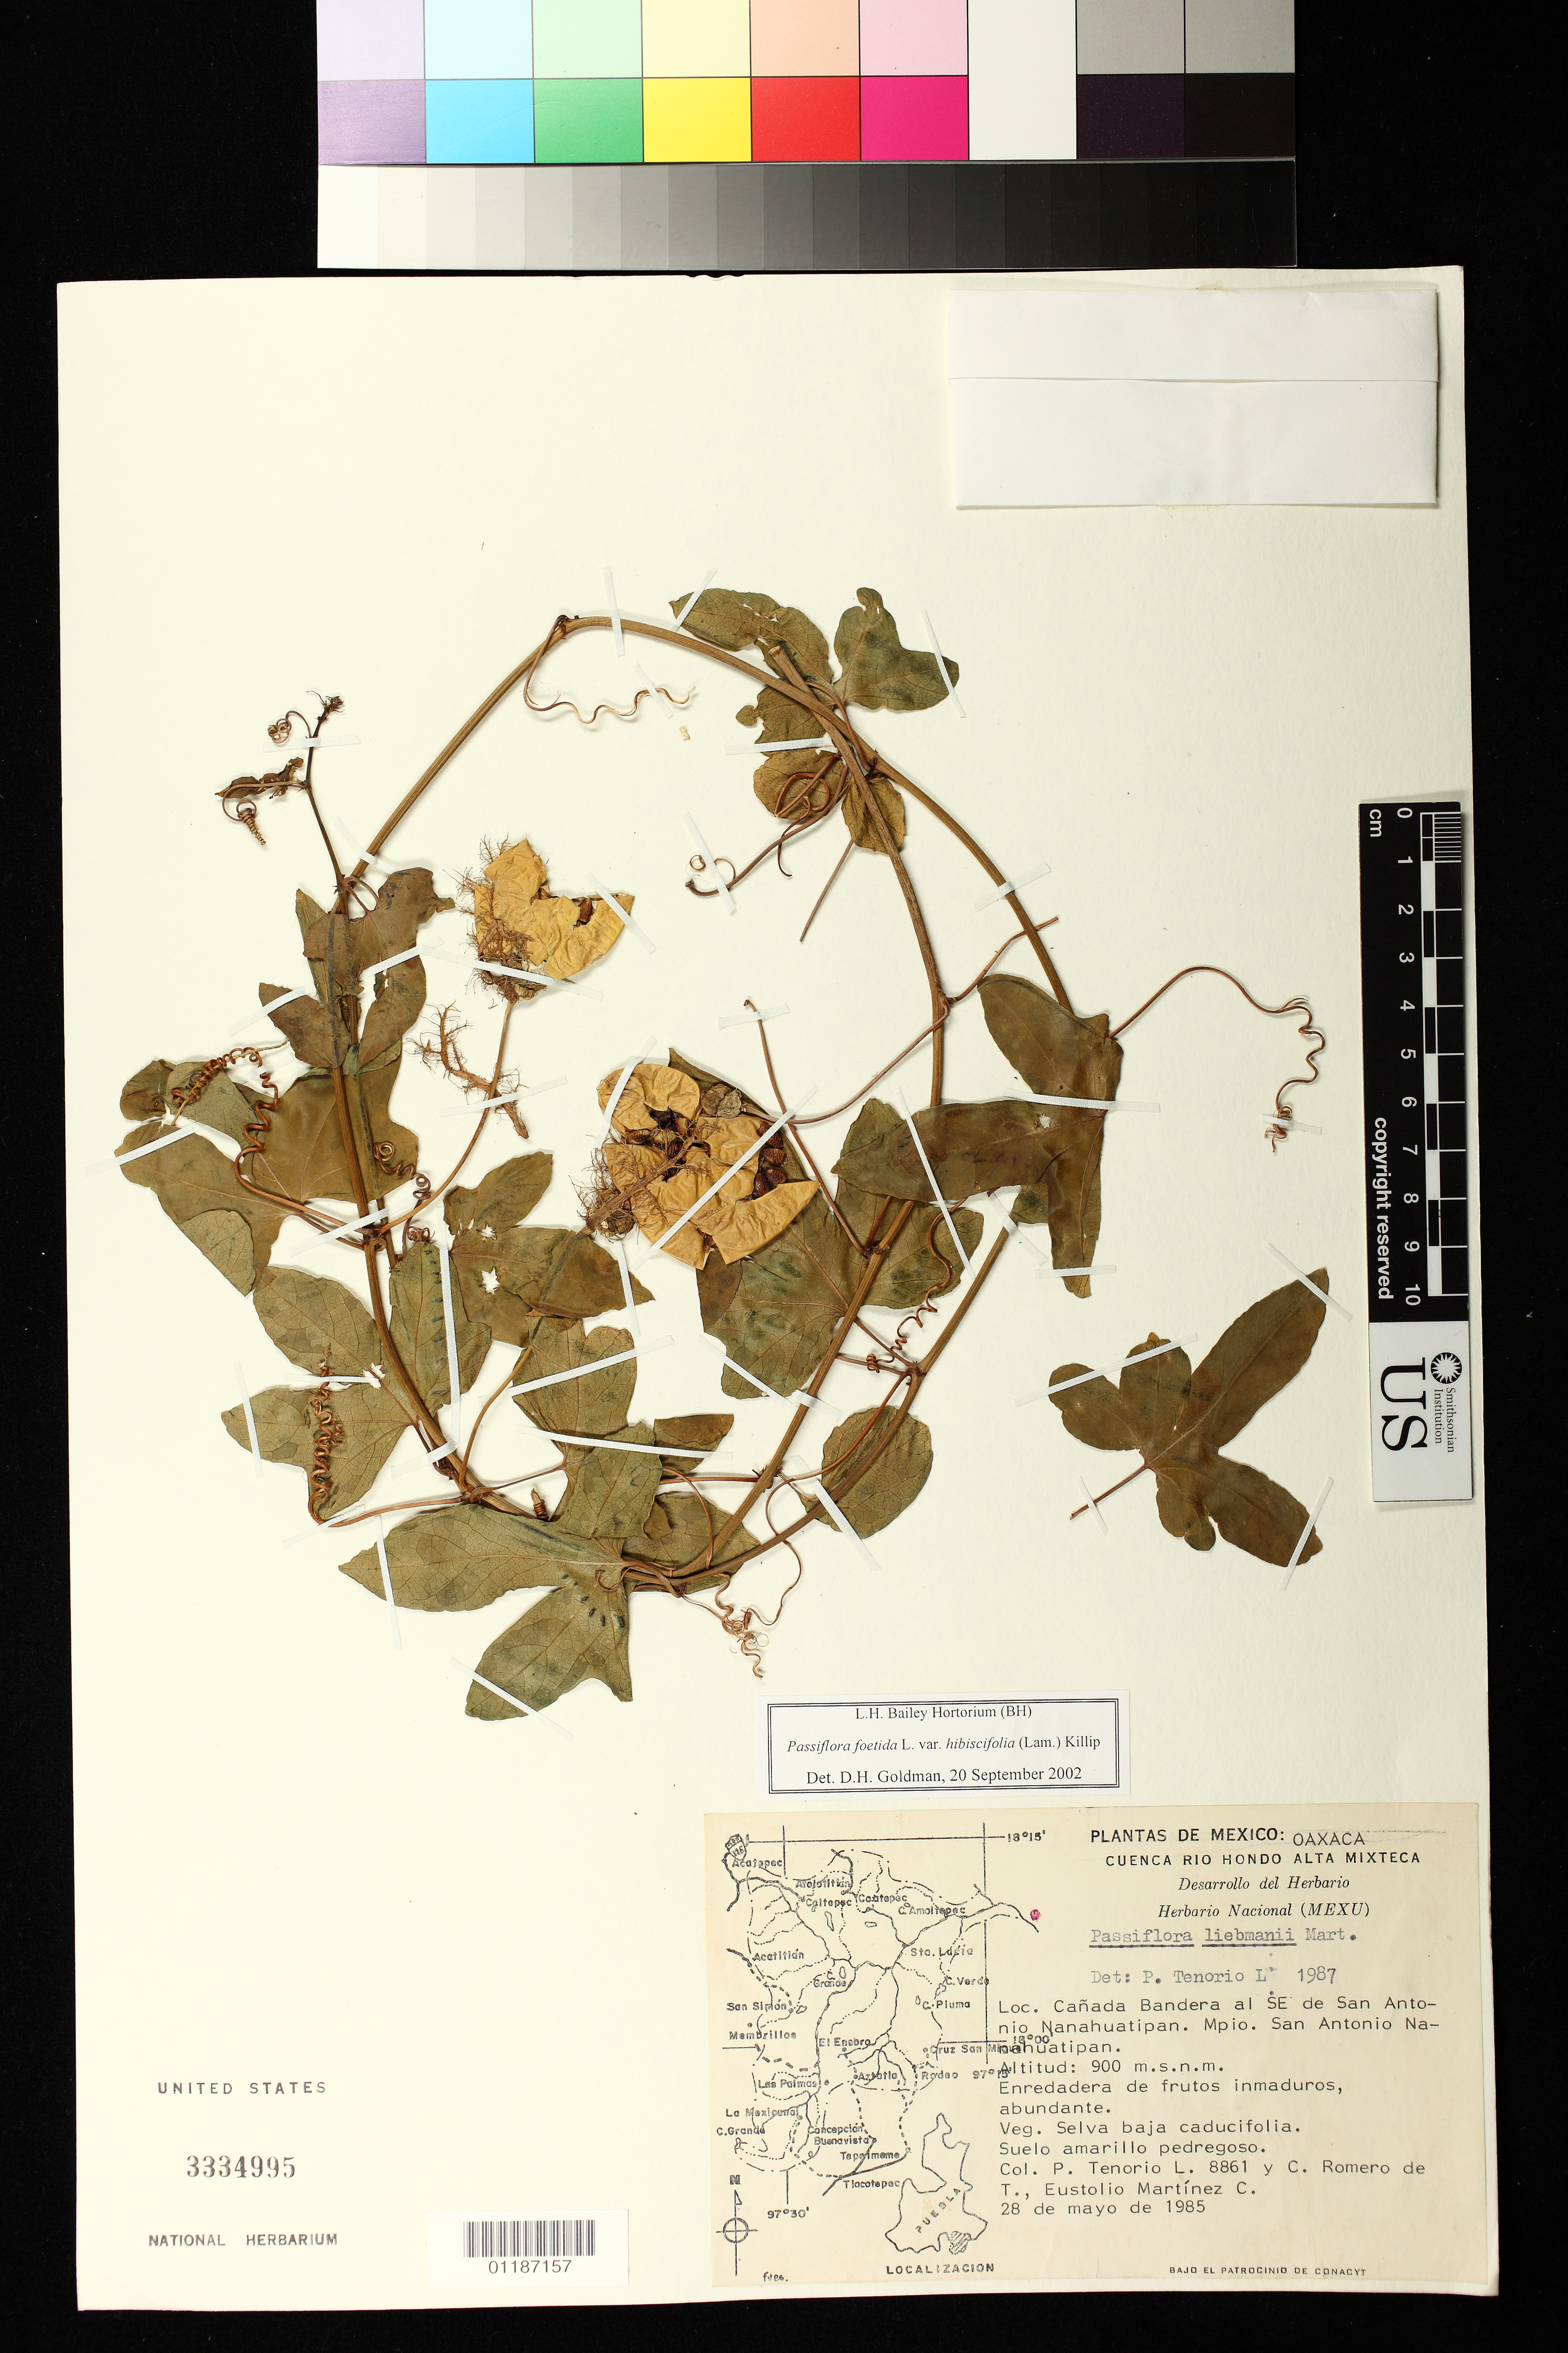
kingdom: Plantae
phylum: Tracheophyta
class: Magnoliopsida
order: Malpighiales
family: Passifloraceae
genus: Passiflora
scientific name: Passiflora foetida var. hibiscifolia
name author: L.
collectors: P. Tenorio L., C. Romero de T. & E. Martinez C.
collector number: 8861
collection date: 1985-05-28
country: Mexico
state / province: Oaxaca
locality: Cuenca Rio Hondo Alta Mixteca: Canada Bandera al SE de San Antonio Nanahuatipan. Mpio. San Antonio Nanahuatipan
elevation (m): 900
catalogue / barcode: US 3334995